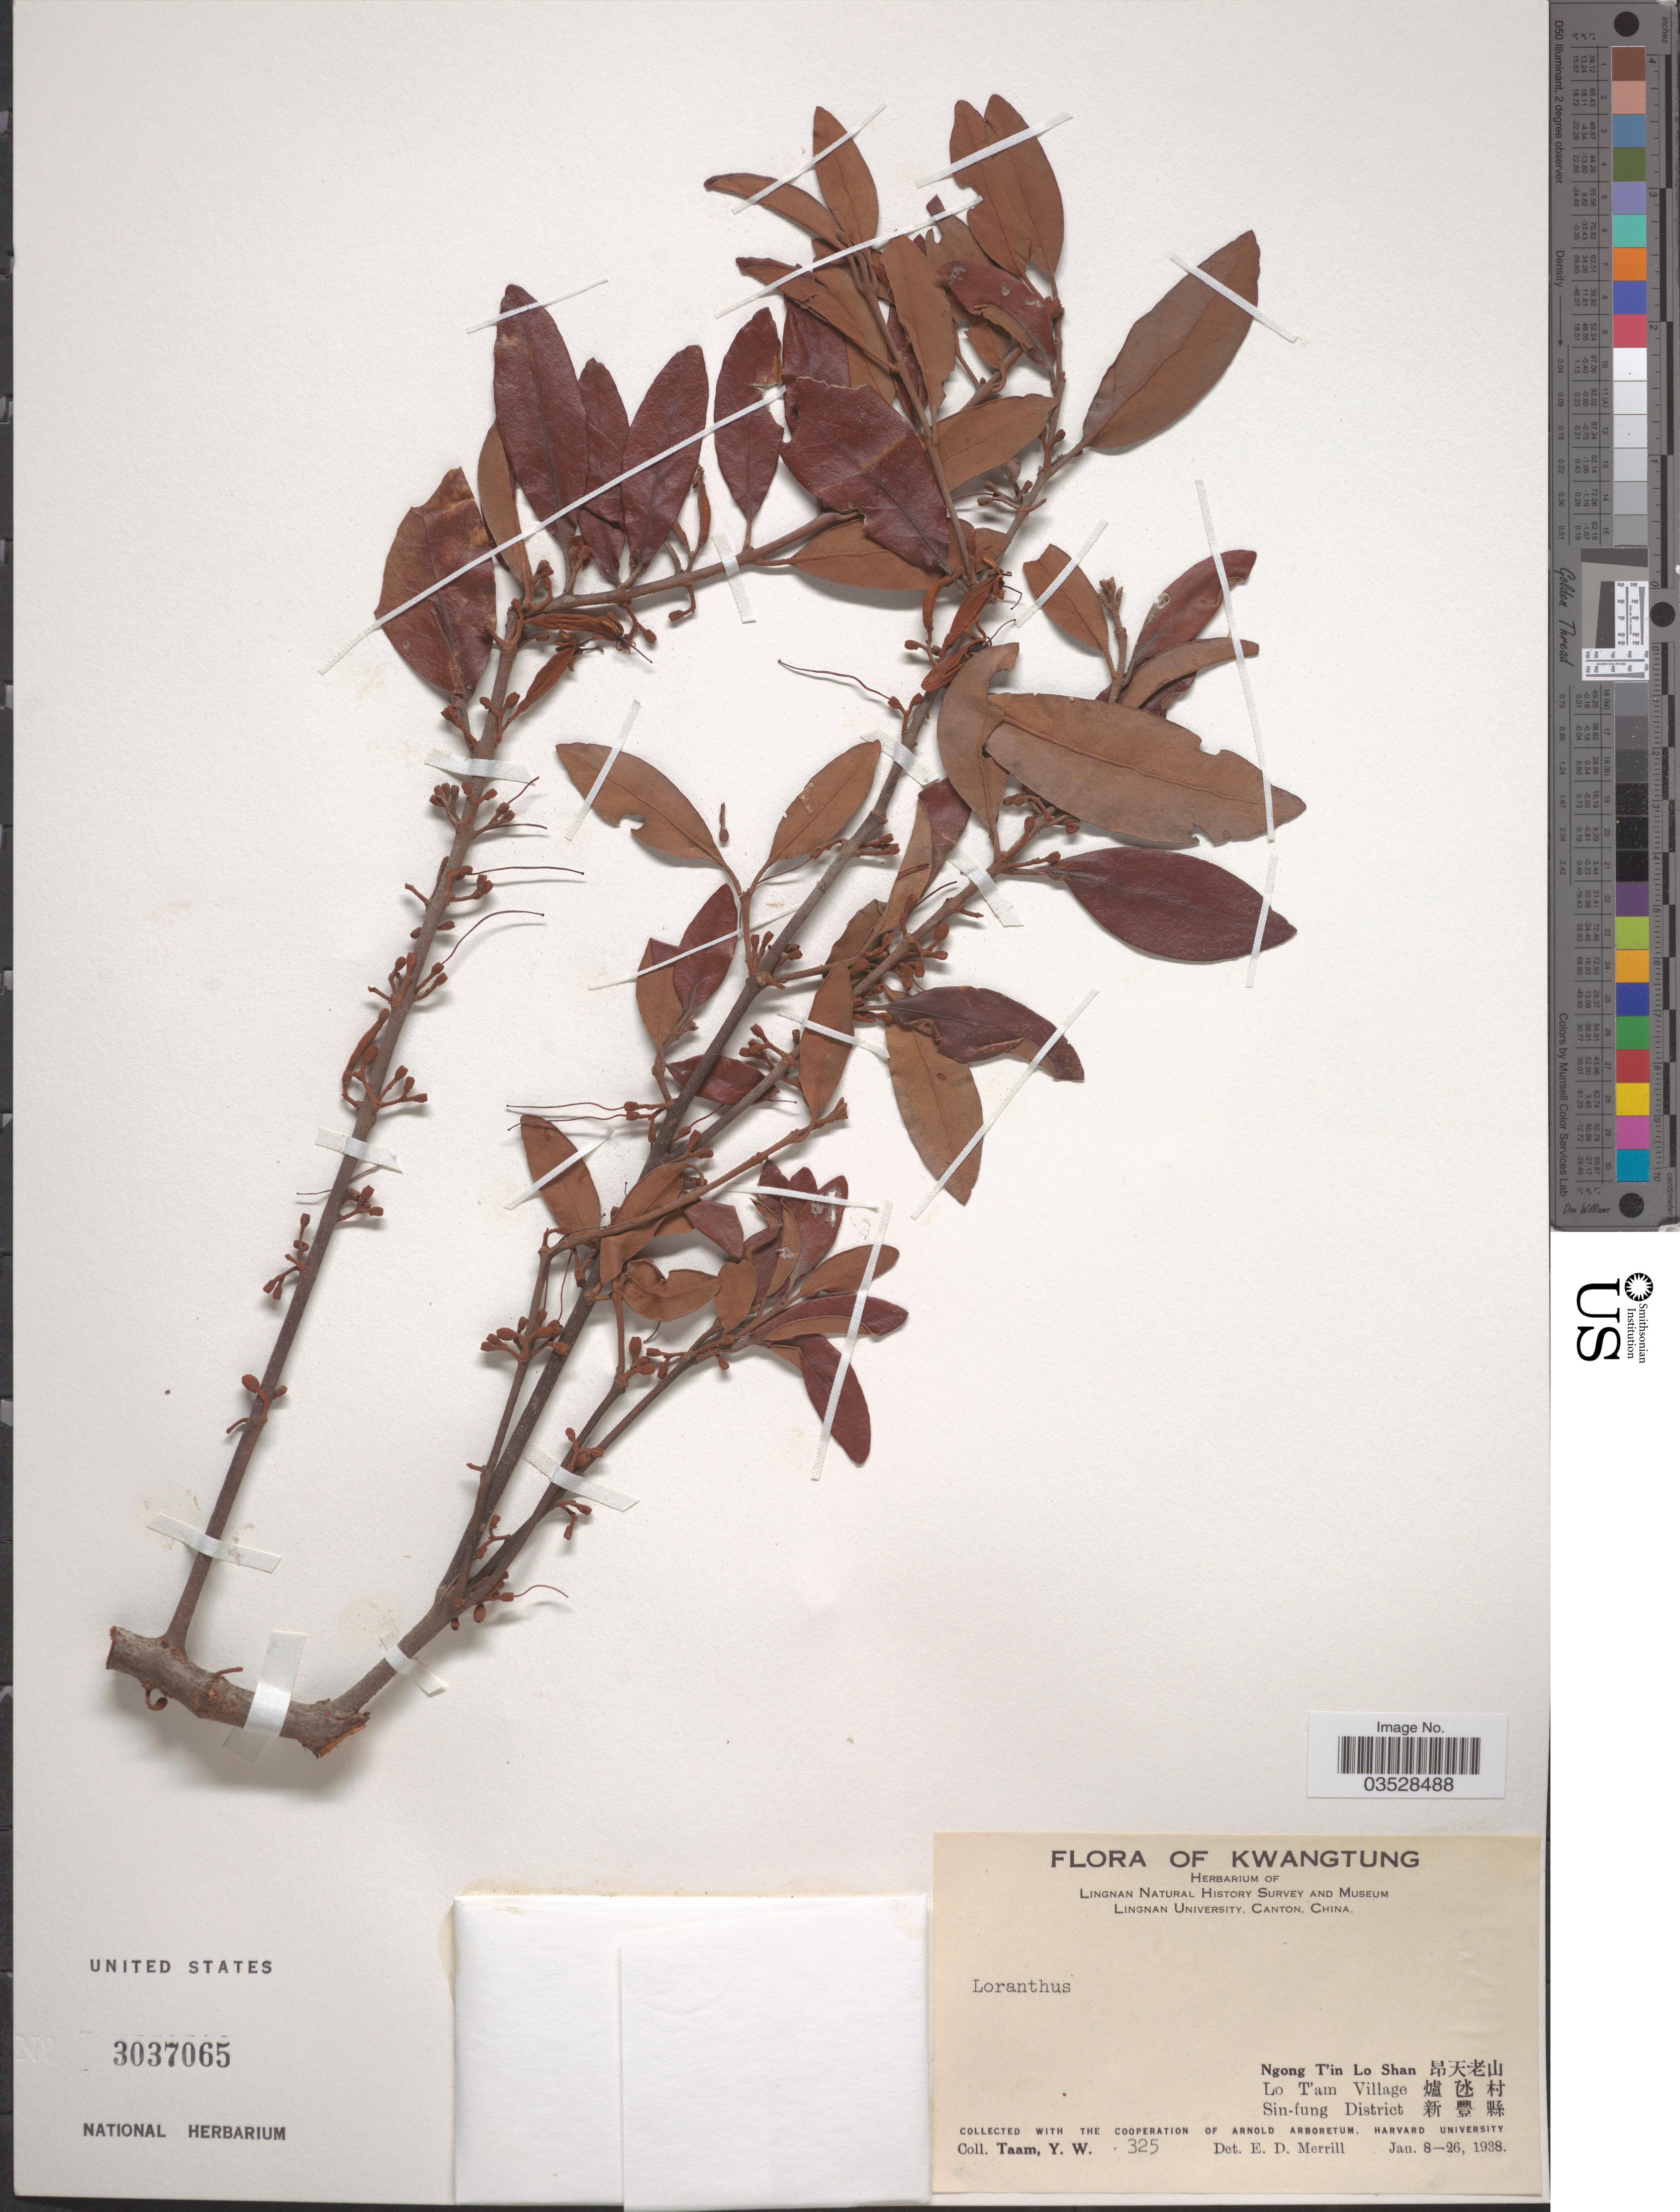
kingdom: Plantae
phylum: Tracheophyta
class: Magnoliopsida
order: Santalales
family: Loranthaceae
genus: Loranthus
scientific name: Loranthus sp.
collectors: Y. W. Taam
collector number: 325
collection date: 1938-01-08/1938-01-26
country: China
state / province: Guangdong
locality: Kwangtung. Ngong T'in Lo Shan X. Lo T'am Village X. Sin-fung District X.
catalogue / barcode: US 3037065